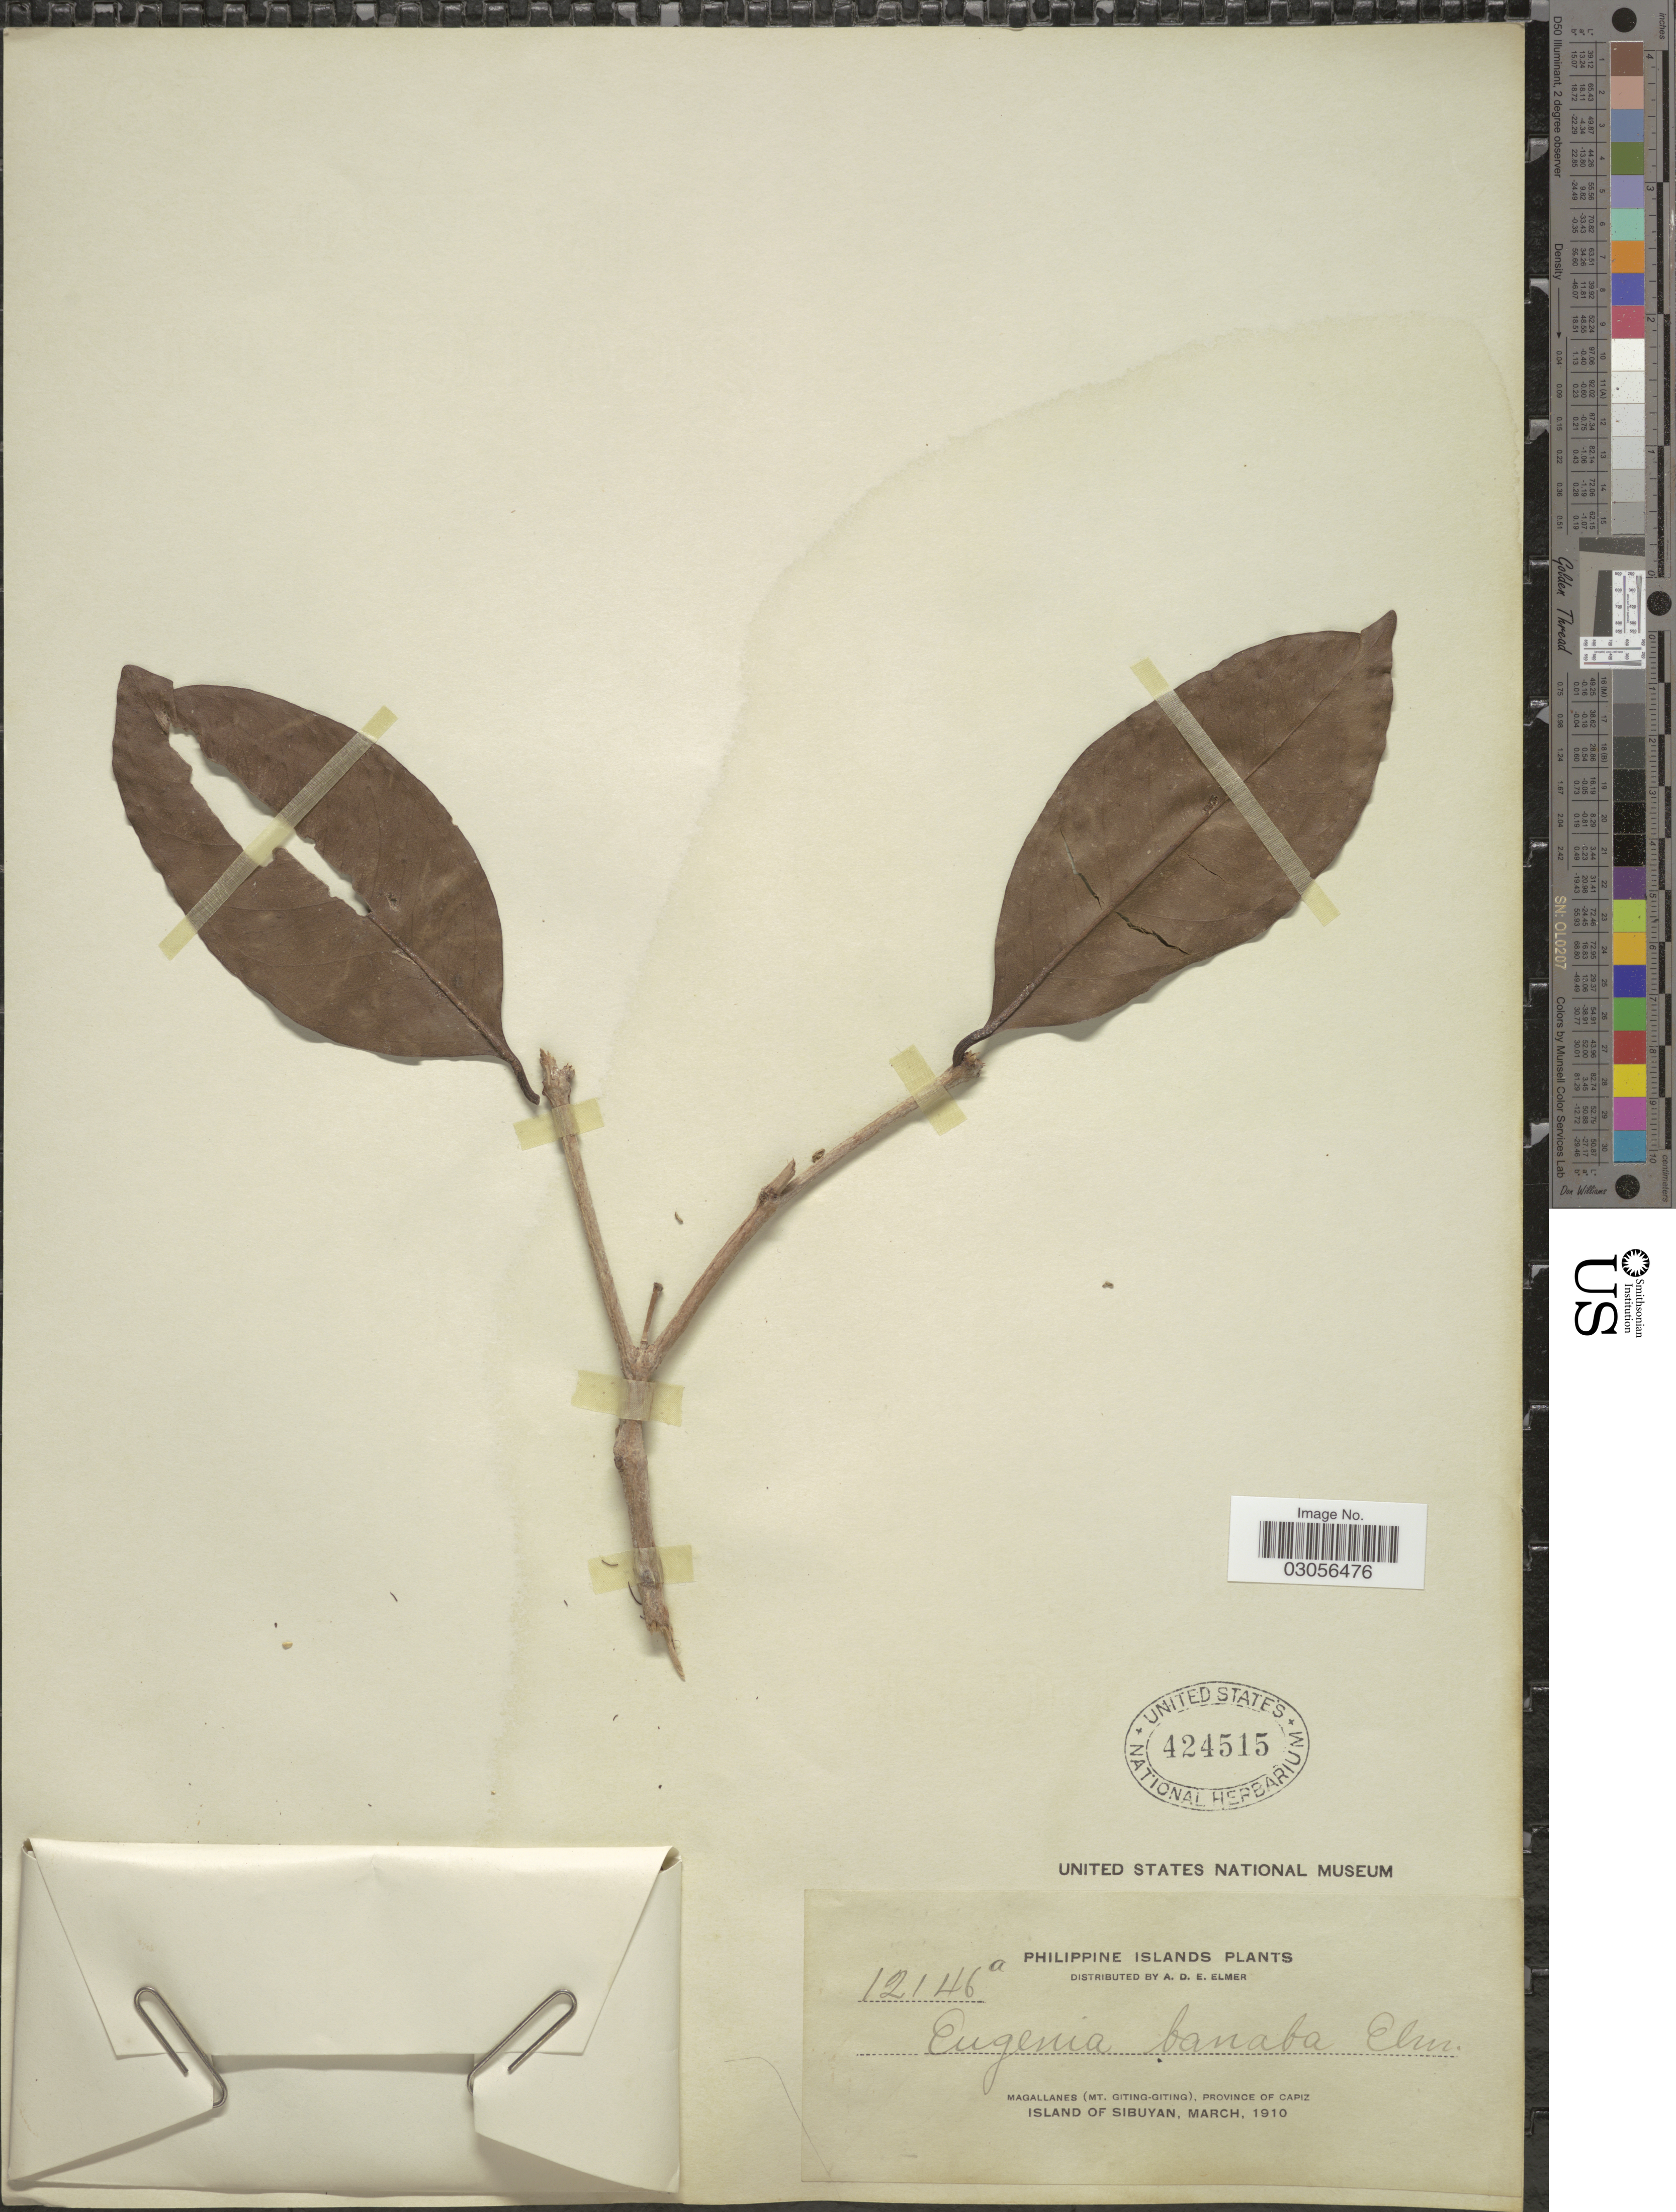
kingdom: Plantae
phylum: Tracheophyta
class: Magnoliopsida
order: Myrtales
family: Myrtaceae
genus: Syzygium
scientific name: Syzygium globosum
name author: (Elmer) Merr.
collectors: A. D. E. Elmer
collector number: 12146a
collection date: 1910-03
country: Philippines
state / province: Western Visayas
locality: Philippine Islands, Magallanes (Mt. Giting-Giting), Province of Capiz, Island of Sibuyan.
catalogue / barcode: US 424515